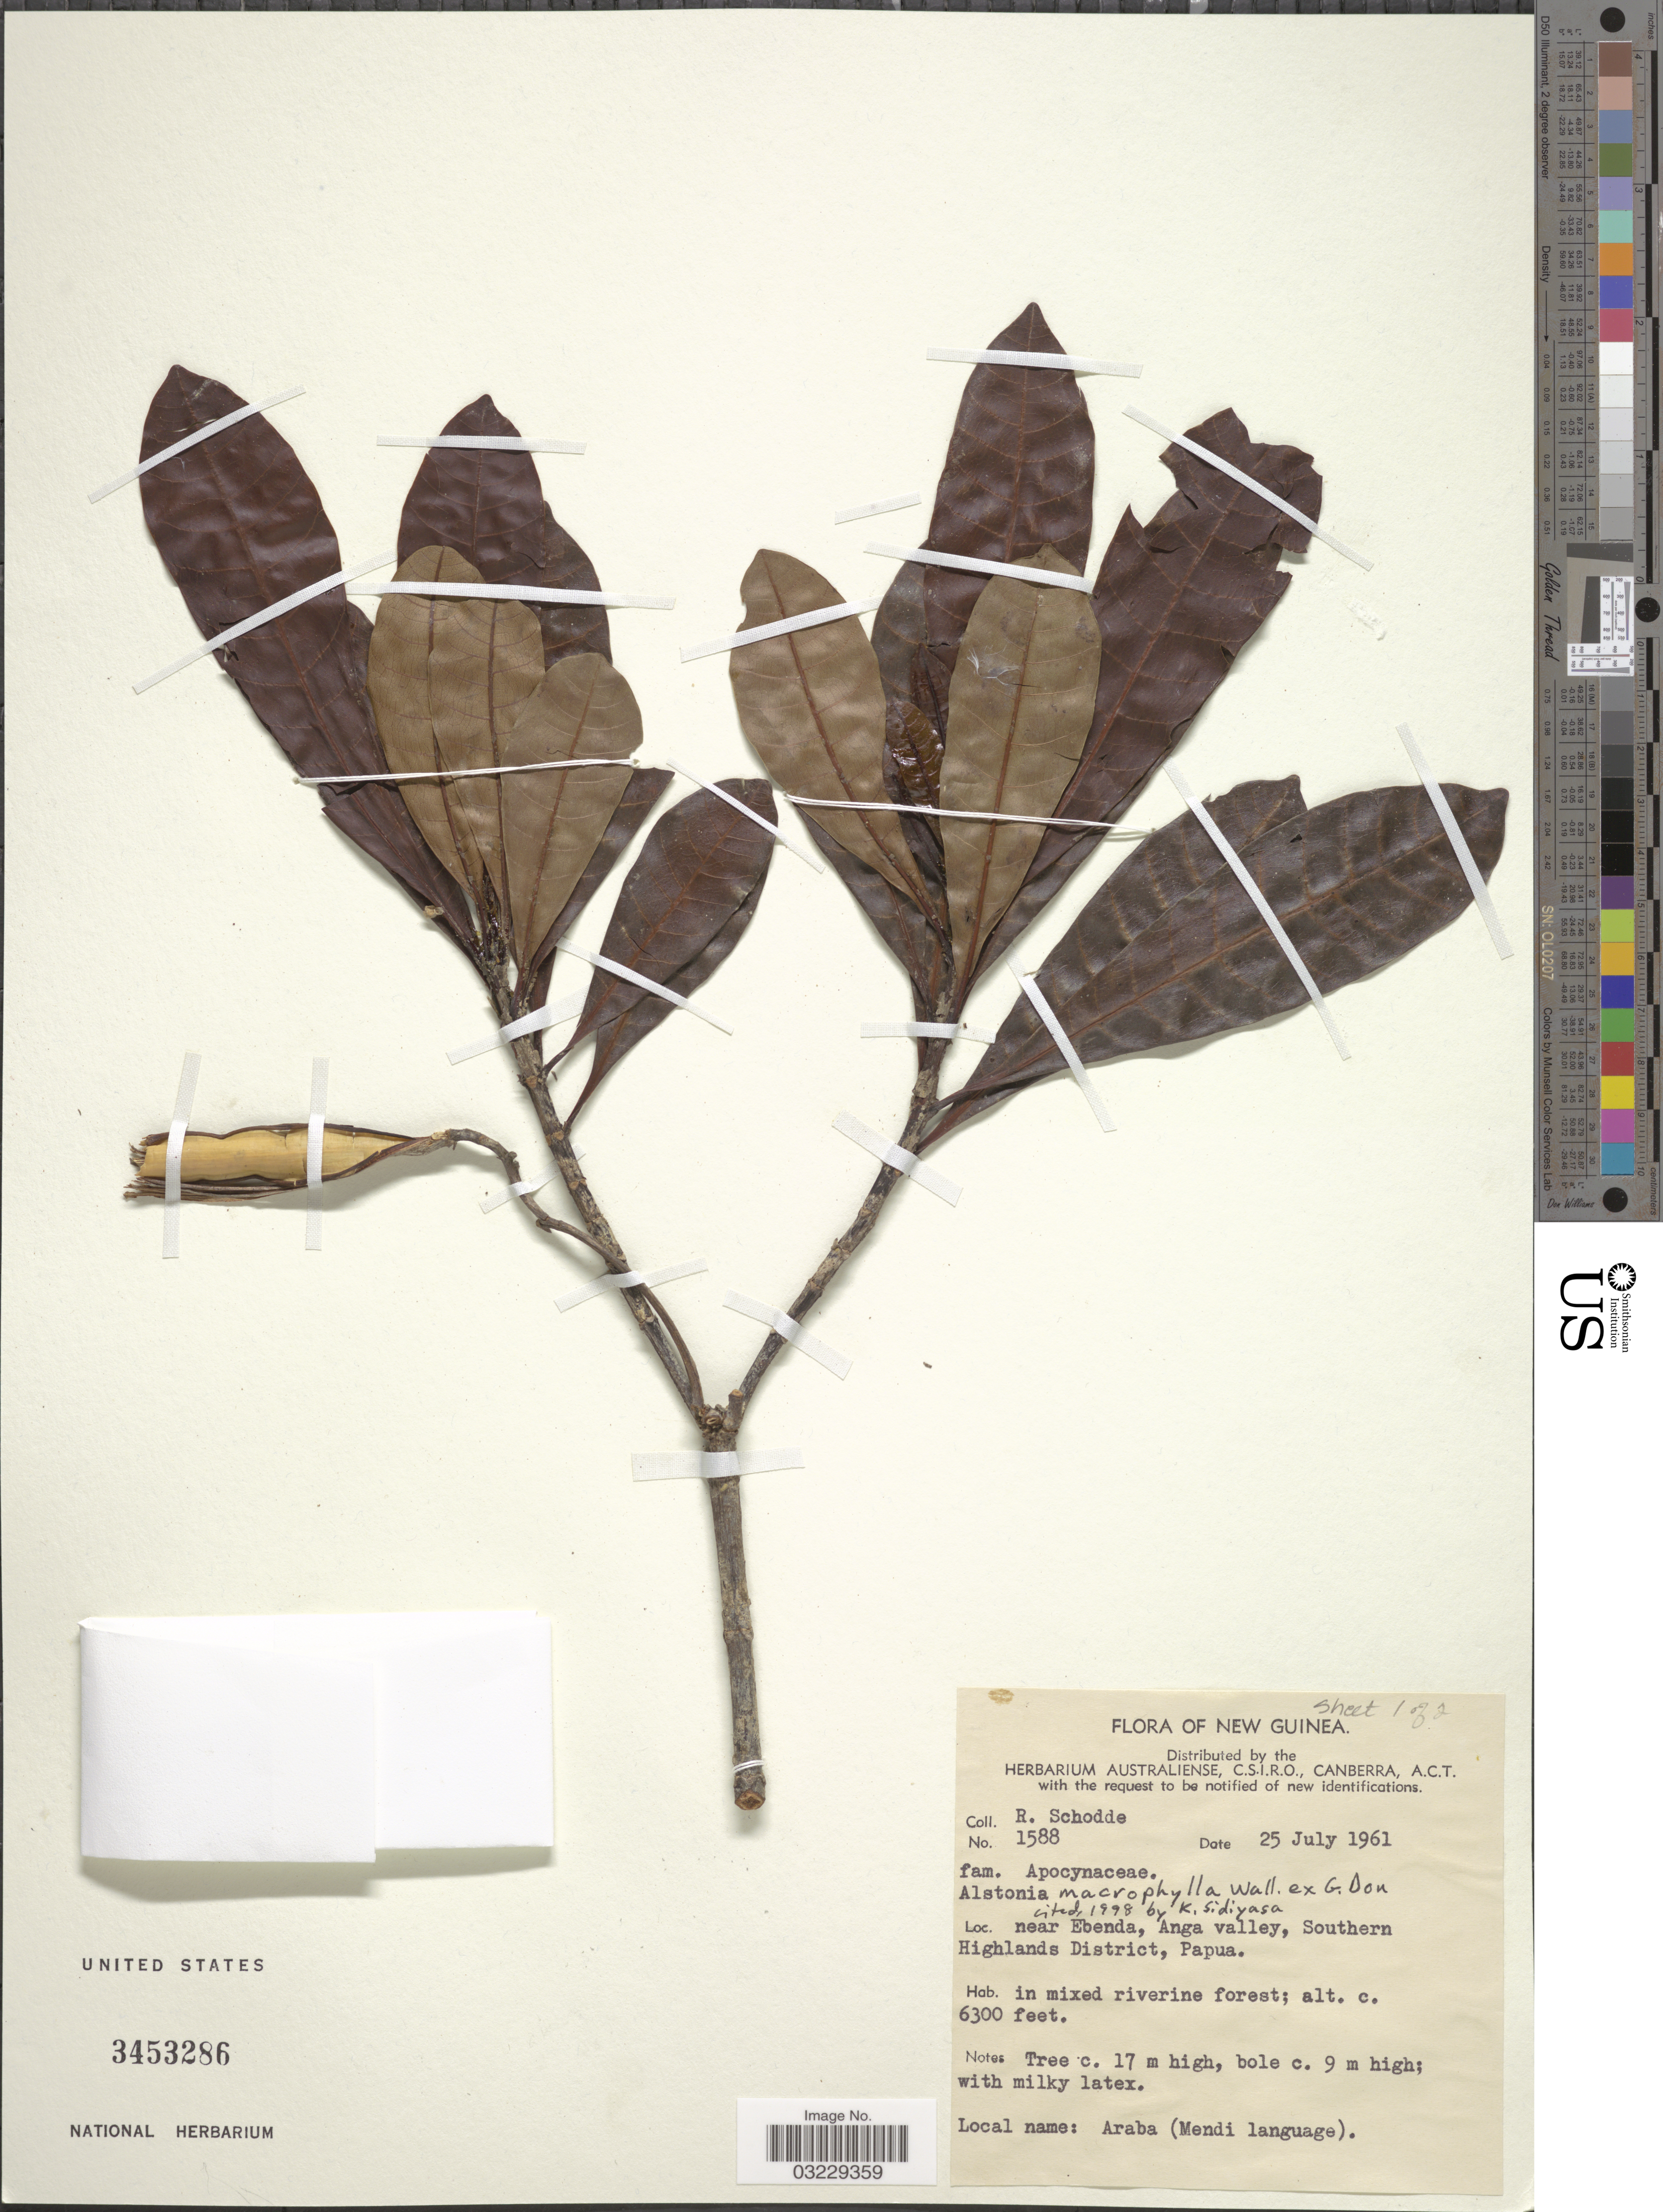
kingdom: Plantae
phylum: Tracheophyta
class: Magnoliopsida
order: Gentianales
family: Apocynaceae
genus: Alstonia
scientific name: Alstonia macrophylla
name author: Wall. ex G. Don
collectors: R. Schodde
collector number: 1588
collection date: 1961-07-25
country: Papua New Guinea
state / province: Southern Highlands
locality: New Guinea. Near Ebenda, Anga valley, Southern Highlands District, Papua.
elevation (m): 1920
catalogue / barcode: US 3453286